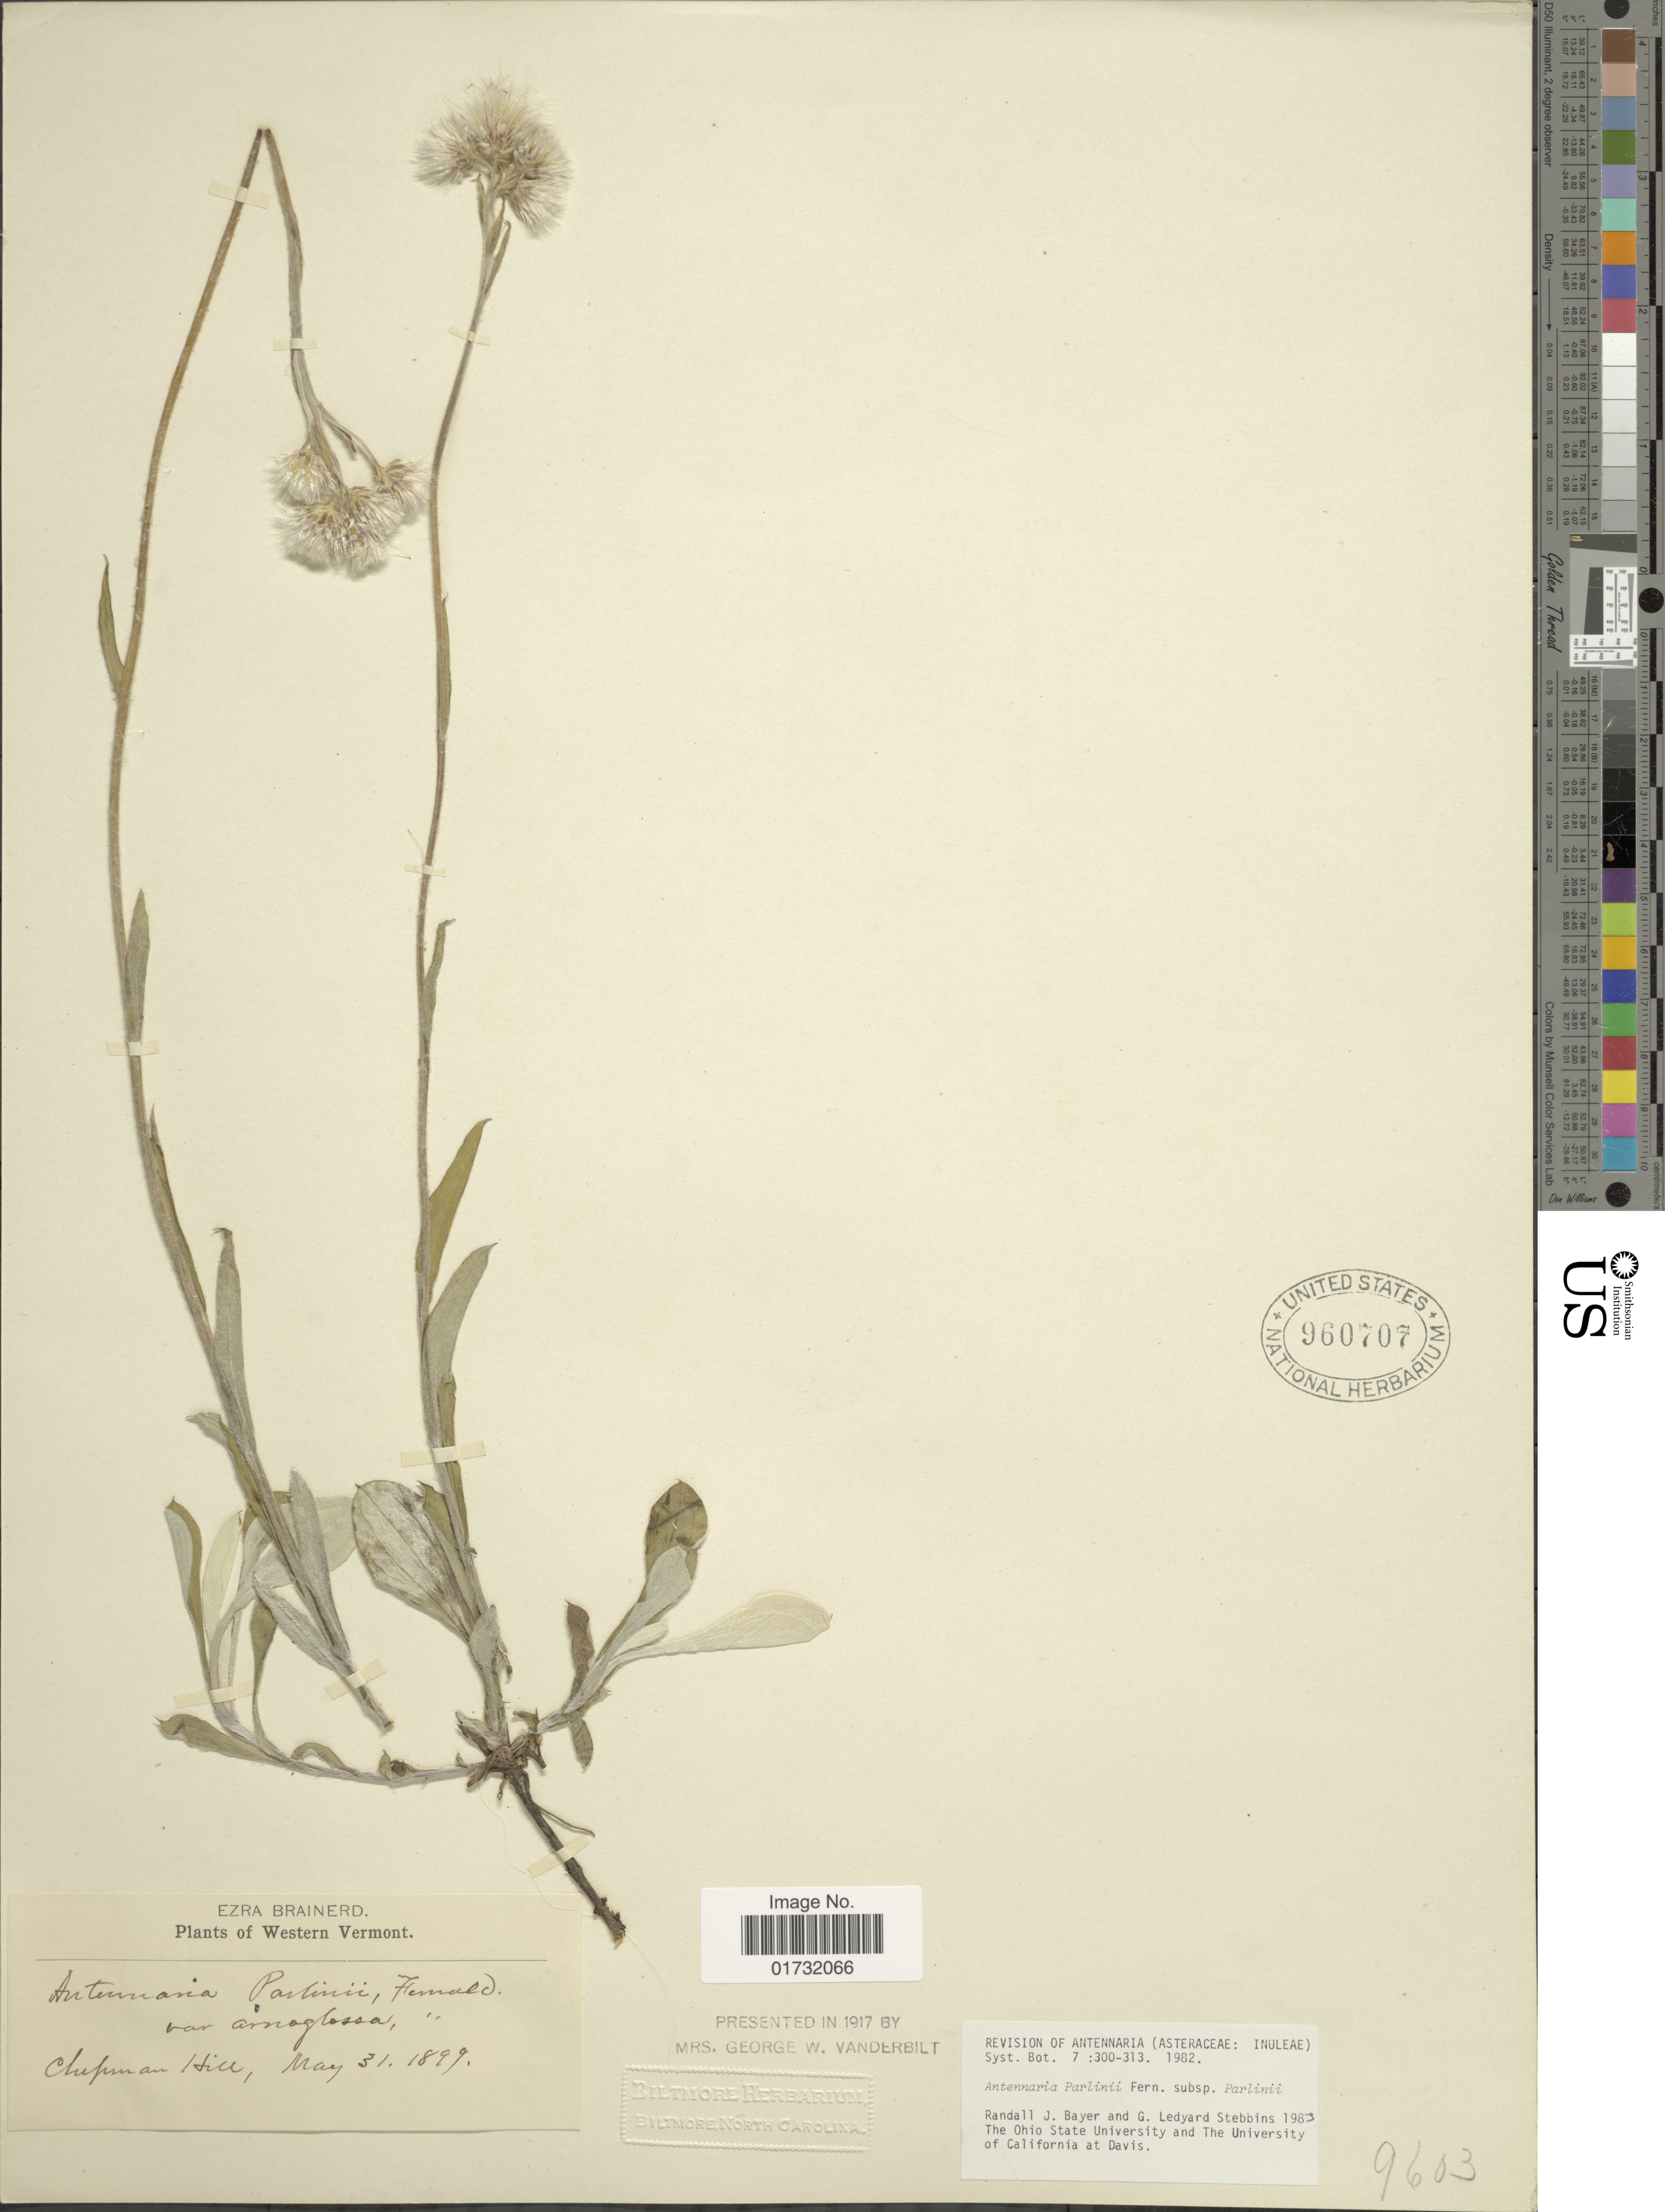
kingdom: Plantae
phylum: Tracheophyta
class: Magnoliopsida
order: Asterales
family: Asteraceae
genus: Antennaria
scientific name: Antennaria parlinii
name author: Fernald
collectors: E. Brainerd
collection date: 1899-05-31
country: United States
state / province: Vermont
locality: Western Vermont. Chapman Hill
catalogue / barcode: US 960707